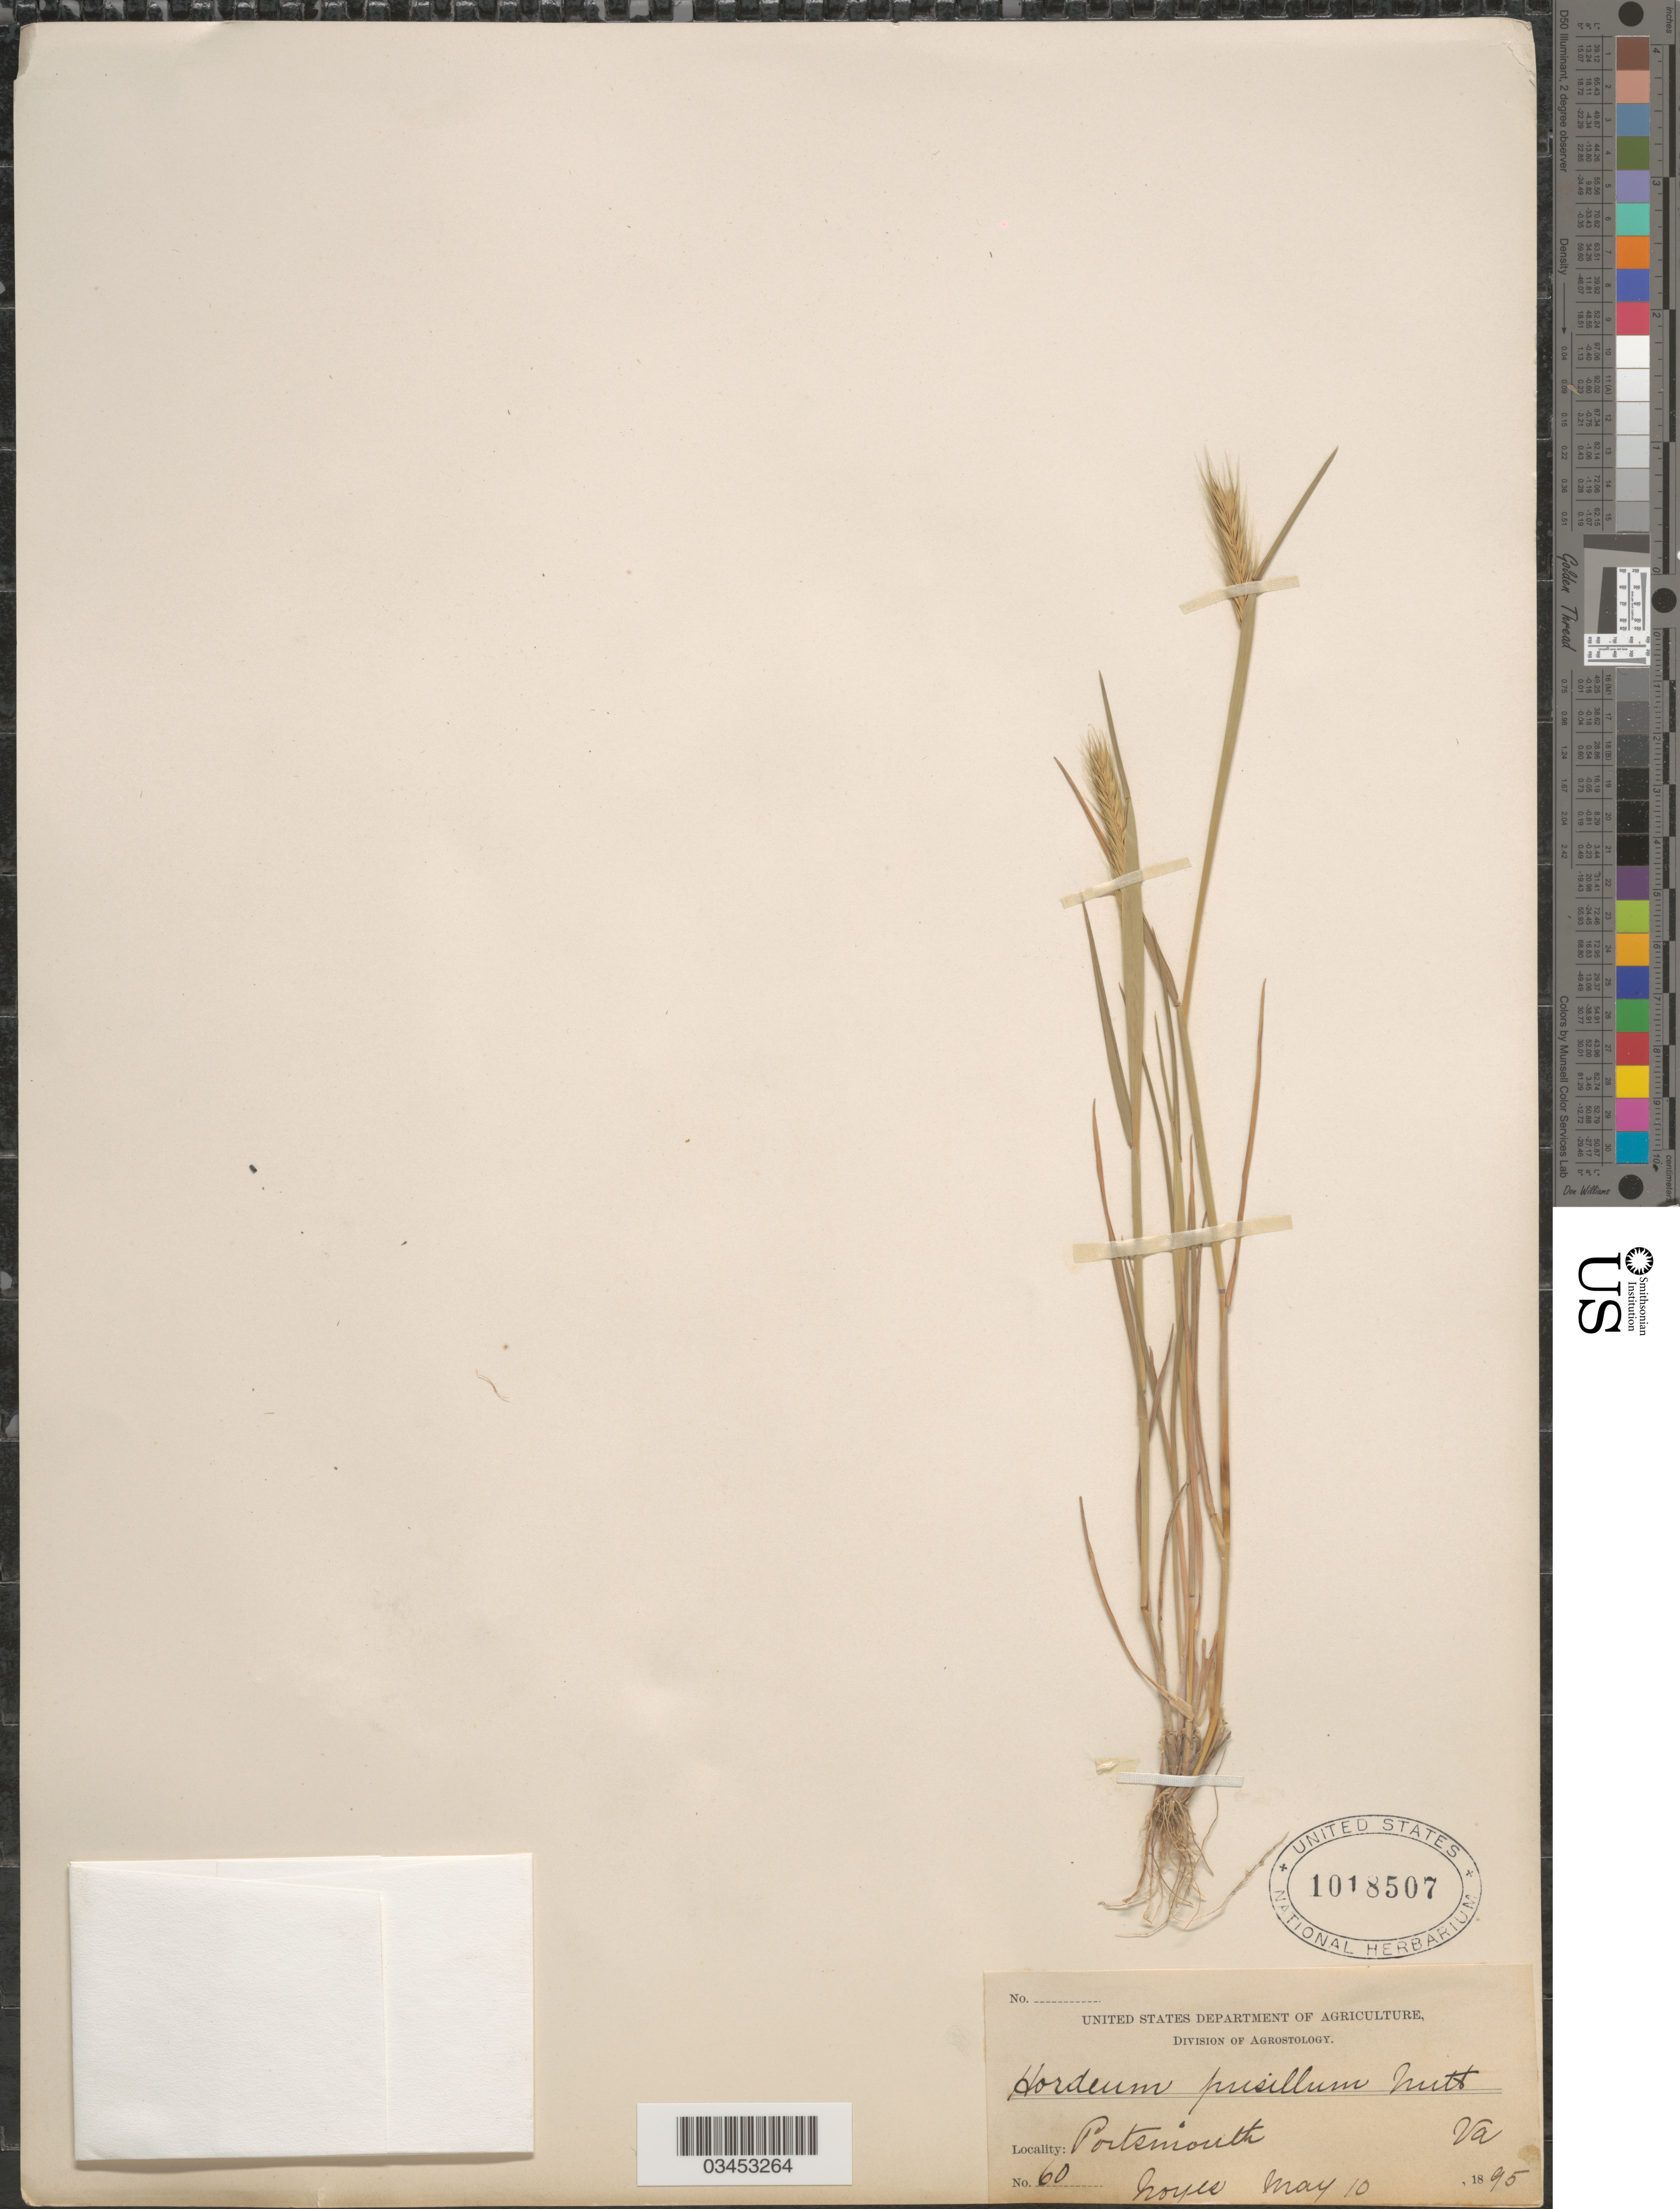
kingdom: Plantae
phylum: Tracheophyta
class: Liliopsida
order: Poales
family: Poaceae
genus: Hordeum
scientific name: Hordeum pusillum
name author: Nutt.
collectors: Noyes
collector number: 60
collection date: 1895-05-10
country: United States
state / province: Virginia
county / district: City of Portsmouth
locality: Portsmouth.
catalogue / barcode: US 1018507